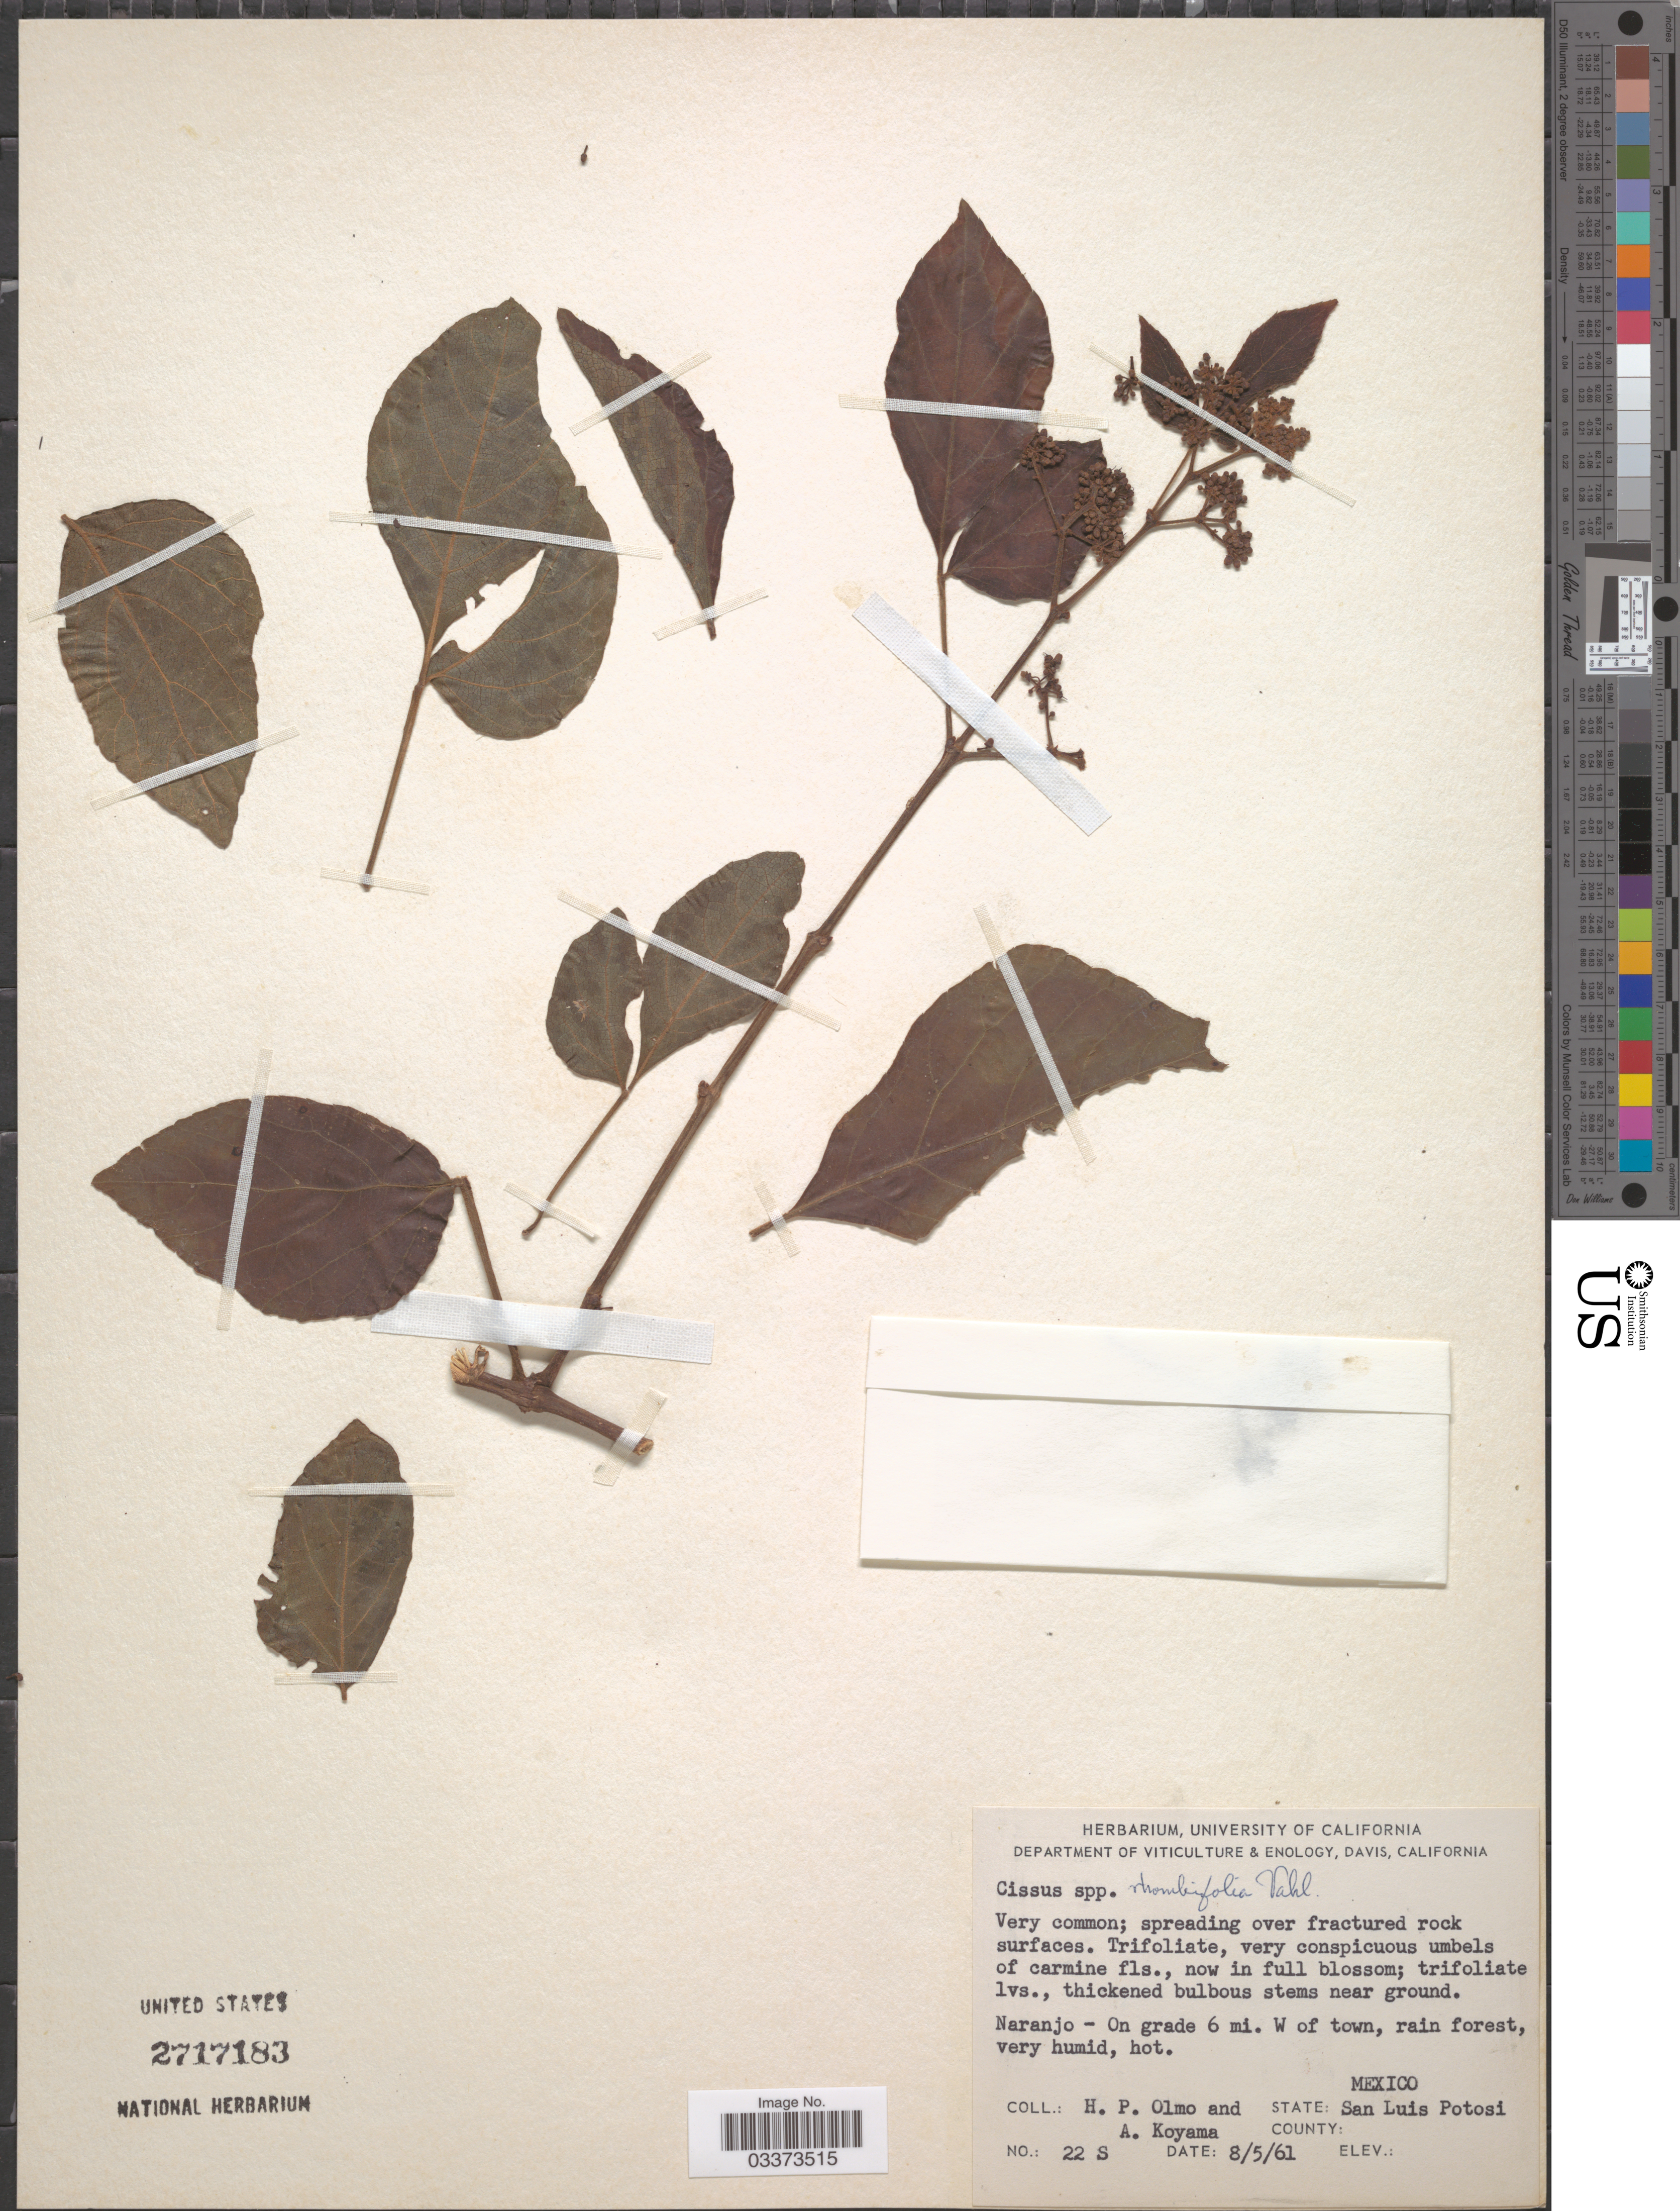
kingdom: Plantae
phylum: Tracheophyta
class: Magnoliopsida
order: Vitales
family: Vitaceae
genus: Cissus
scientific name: Cissus rhombifolia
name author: Vahl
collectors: H. Olmo & A. Koyama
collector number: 22 S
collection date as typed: Transcribed d/m/y: 8/5/61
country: Mexico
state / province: San Luis Potosí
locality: Naranjo - On grade 6 mi. W of town.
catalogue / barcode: US 2717183